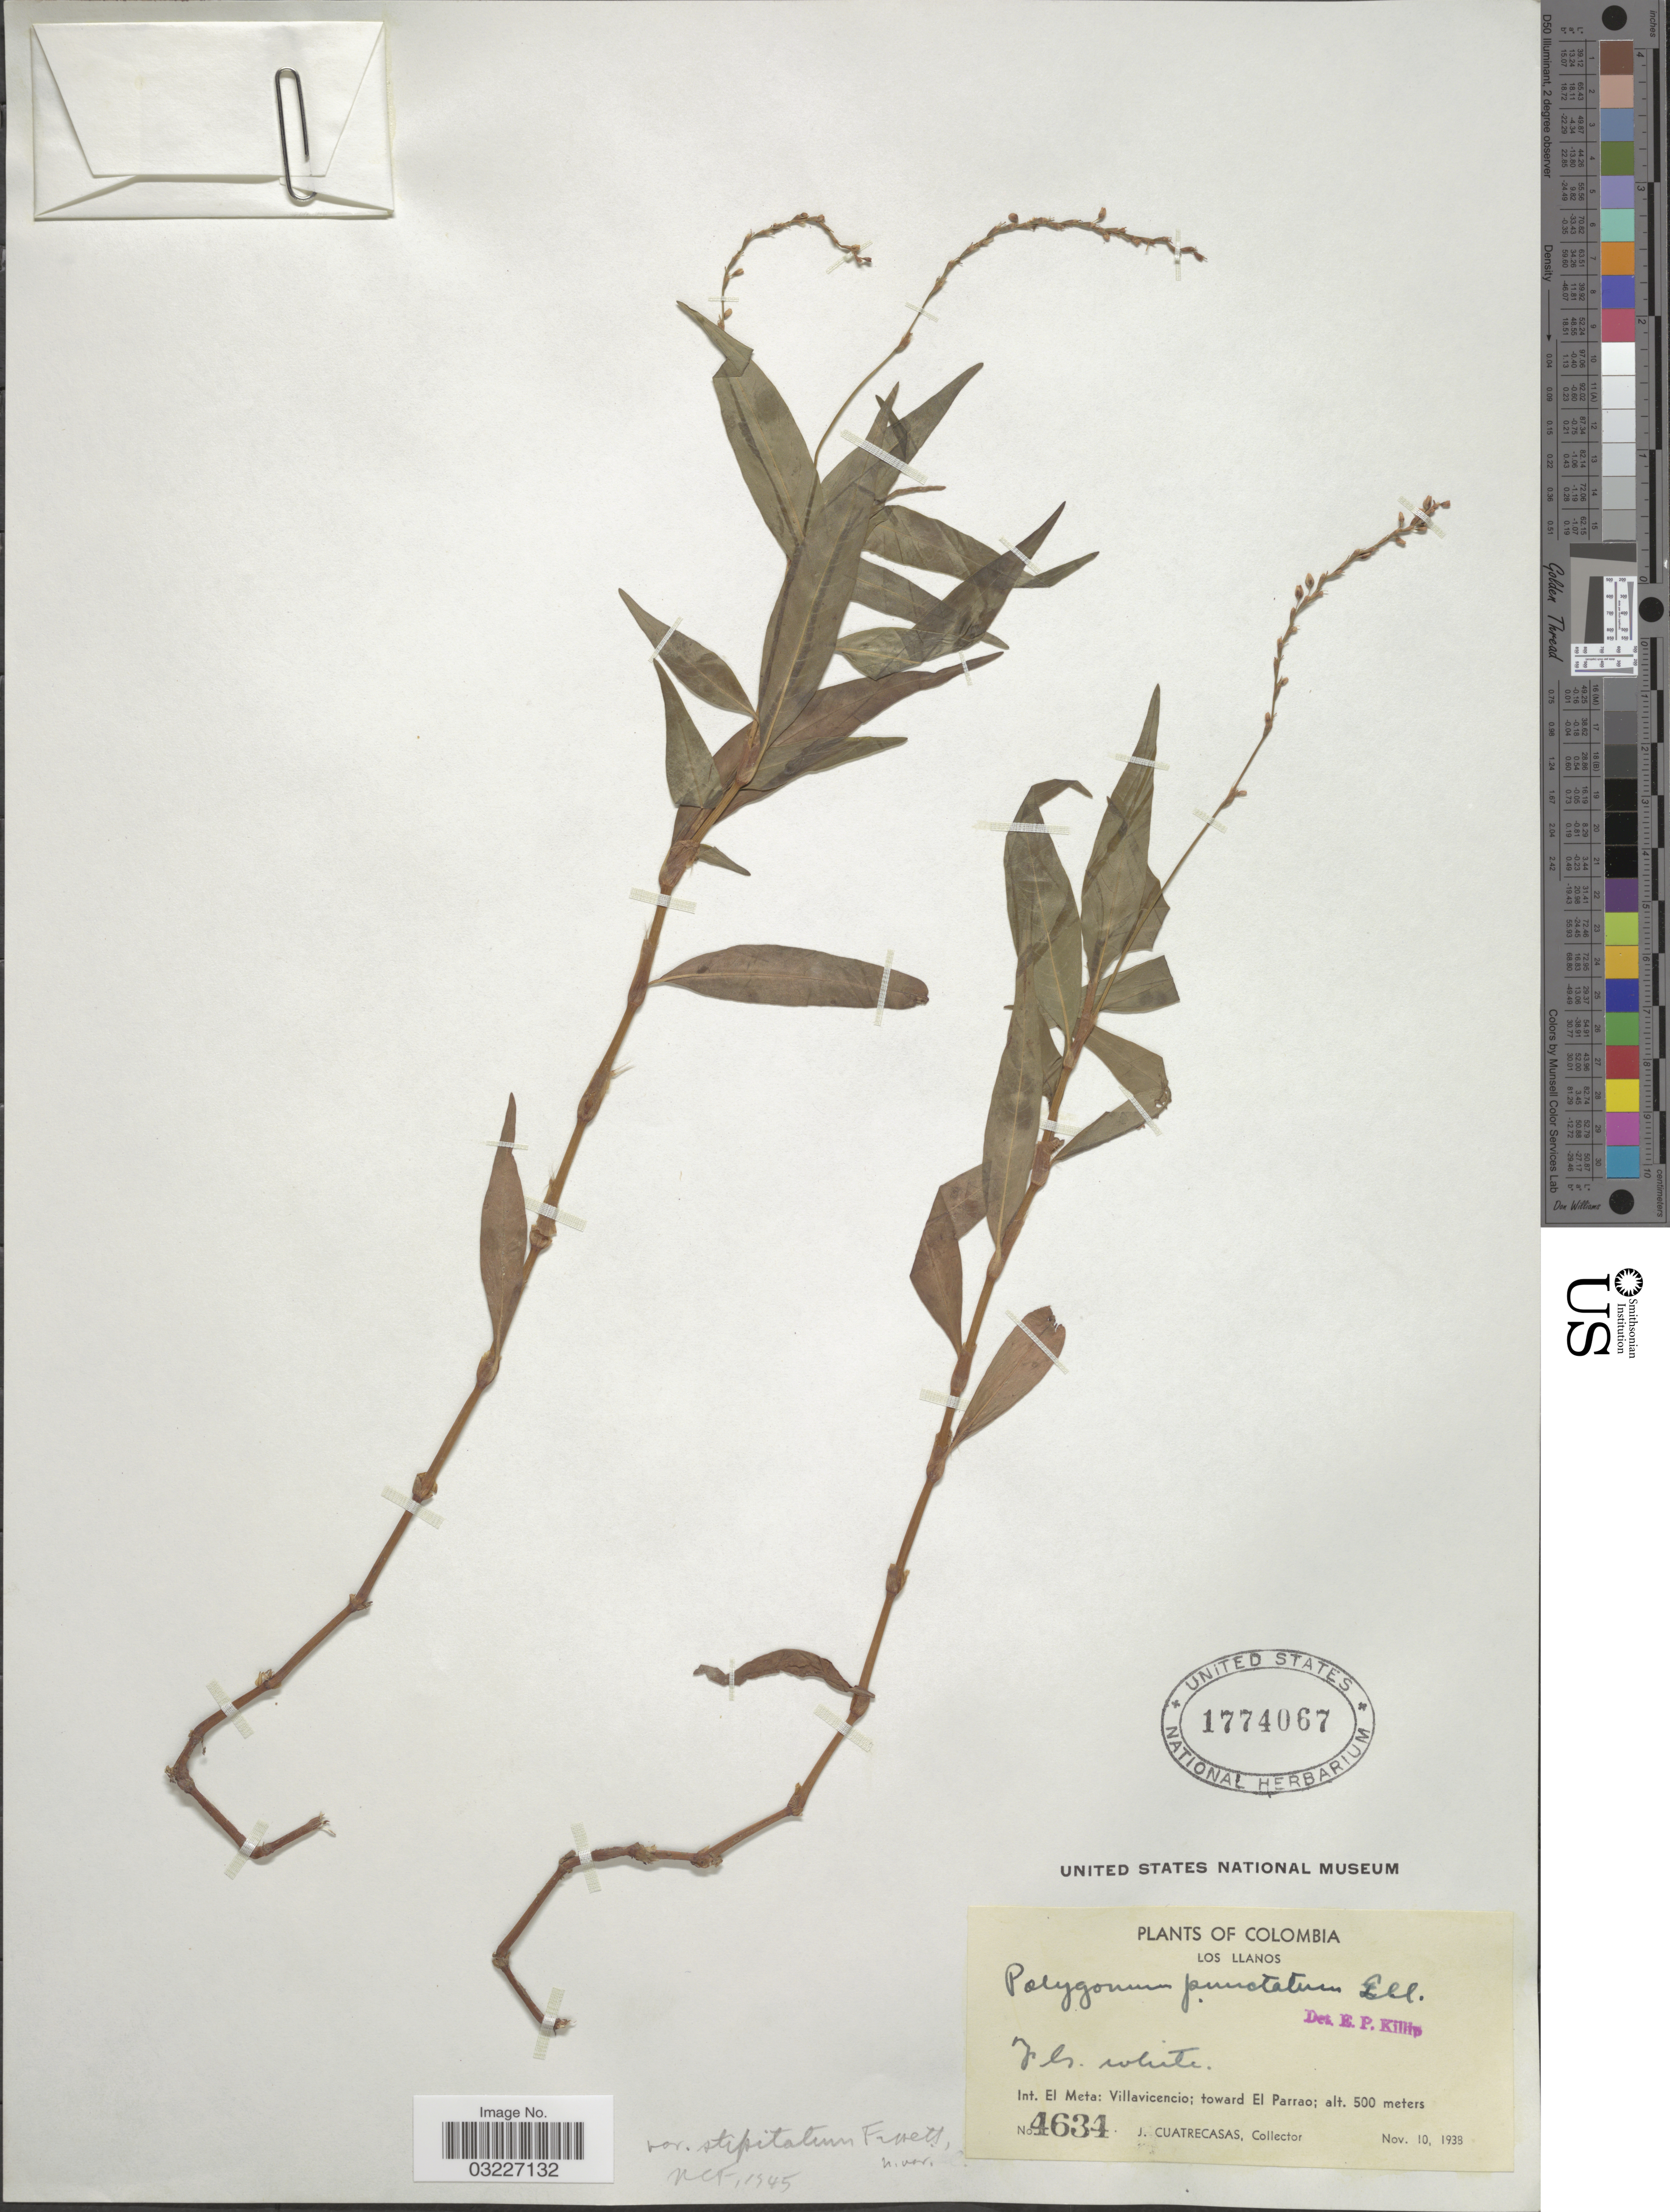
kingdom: Plantae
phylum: Tracheophyta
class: Magnoliopsida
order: Caryophyllales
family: Polygonaceae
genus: Persicaria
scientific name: Persicaria punctata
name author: (Elliott) Small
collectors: J. Cuatrecasas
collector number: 4634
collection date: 1938-11-10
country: Colombia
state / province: Meta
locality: Los Llanos. Int. El Meta: Villavicencio; toward El Parrao.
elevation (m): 500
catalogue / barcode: US 1774067